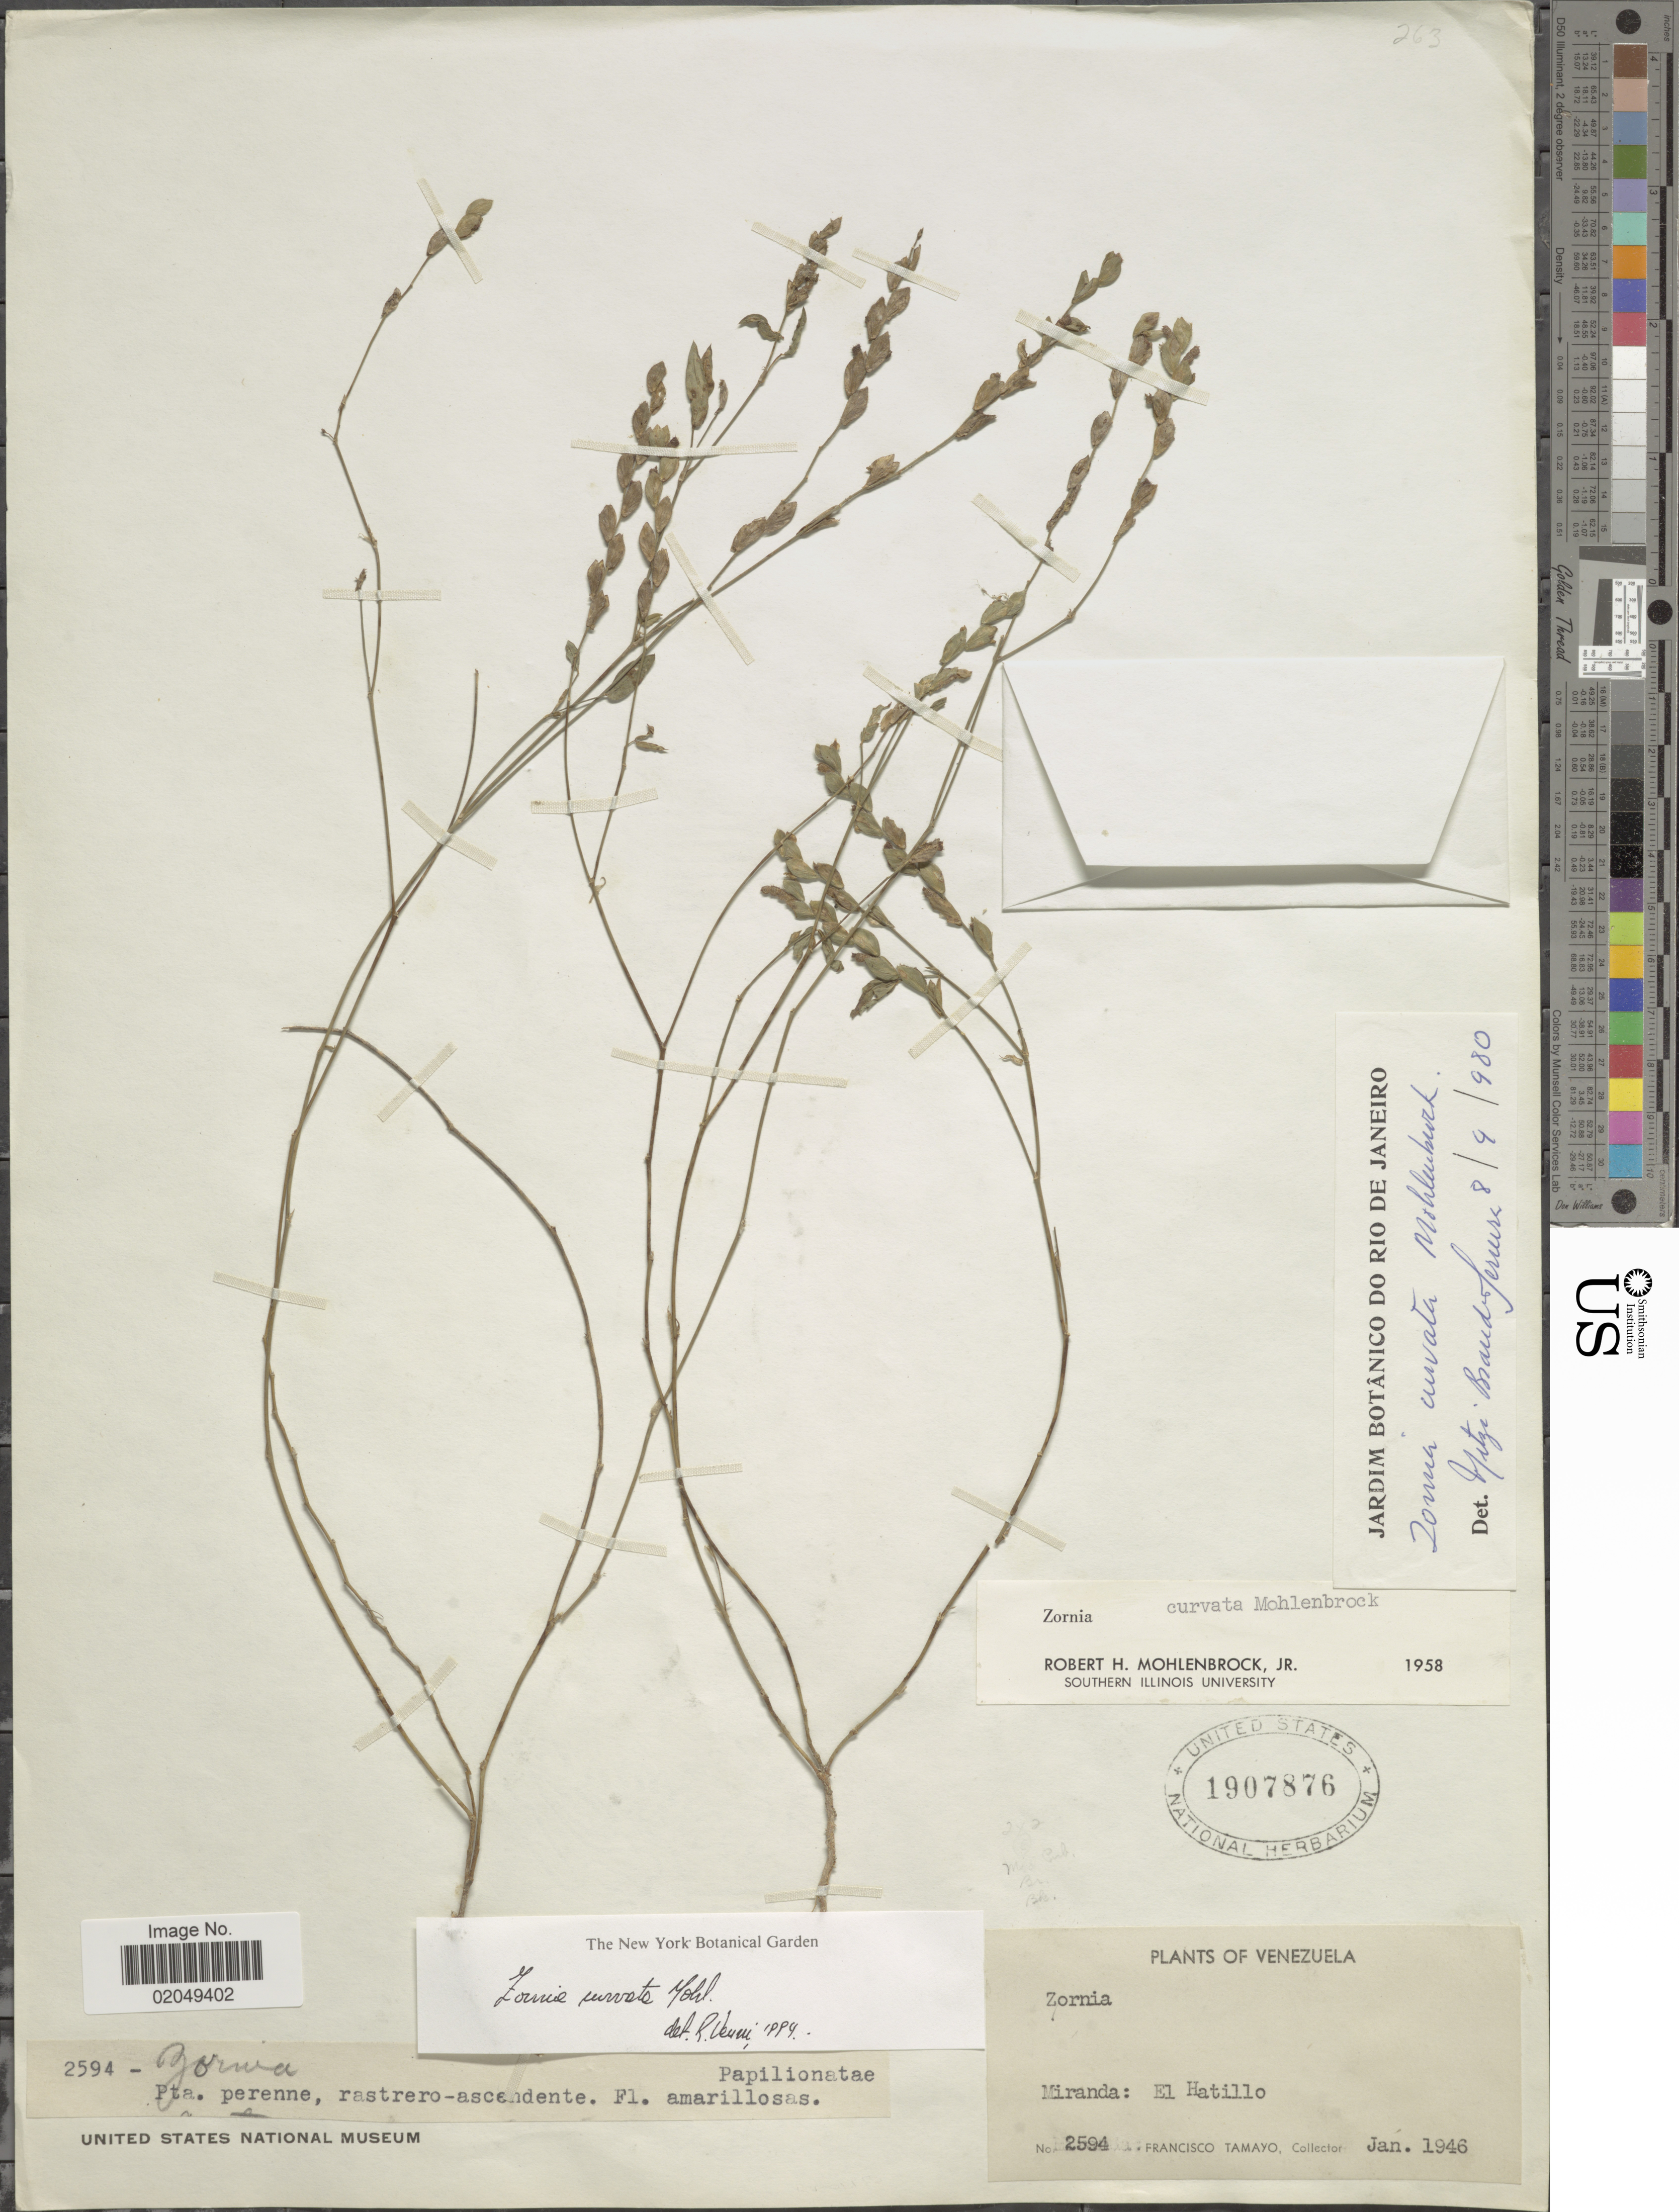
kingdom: Plantae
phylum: Tracheophyta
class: Magnoliopsida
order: Fabales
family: Fabaceae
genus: Zornia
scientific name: Zornia curvata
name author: Mohlenbr.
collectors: F. Tamayo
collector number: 2594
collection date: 1946-01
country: Venezuela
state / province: Miranda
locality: El Hatillo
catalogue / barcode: US 1907876